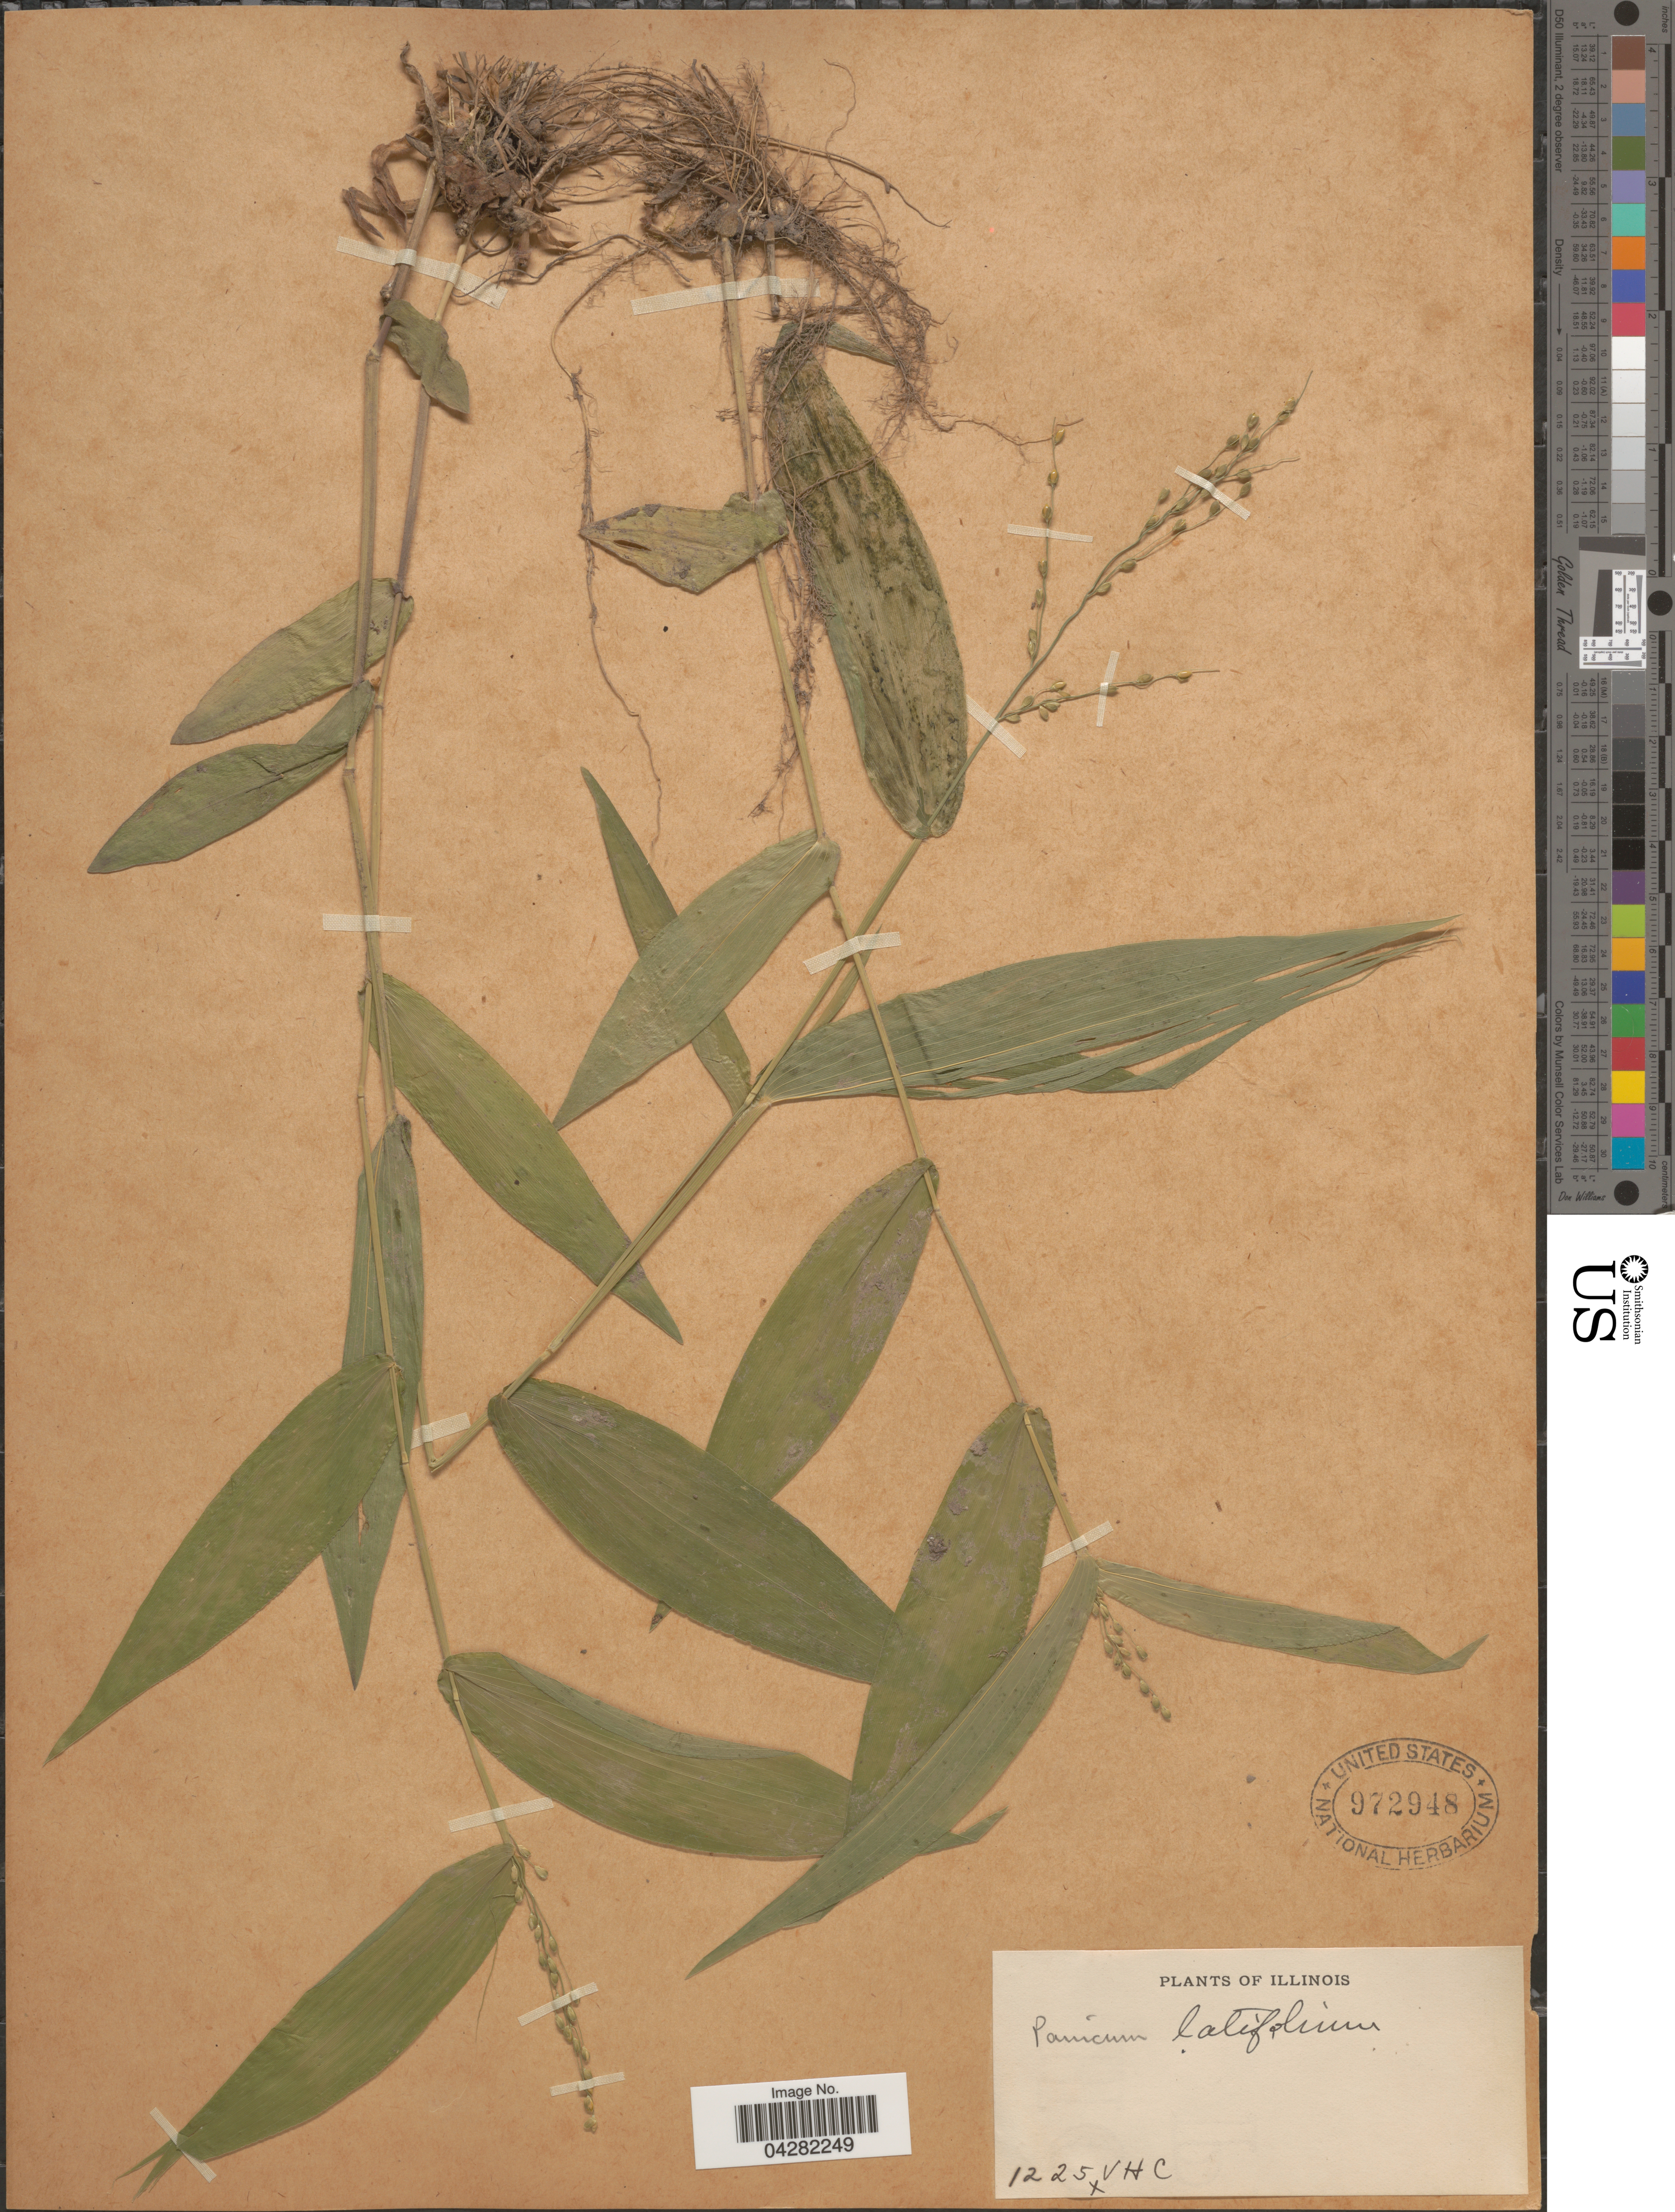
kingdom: Plantae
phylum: Tracheophyta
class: Liliopsida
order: Poales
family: Poaceae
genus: Dichanthelium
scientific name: Dichanthelium laxiflorum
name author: (Lam.) Gould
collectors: V. H. C.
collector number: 1225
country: United States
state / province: Illinois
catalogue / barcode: US 972948